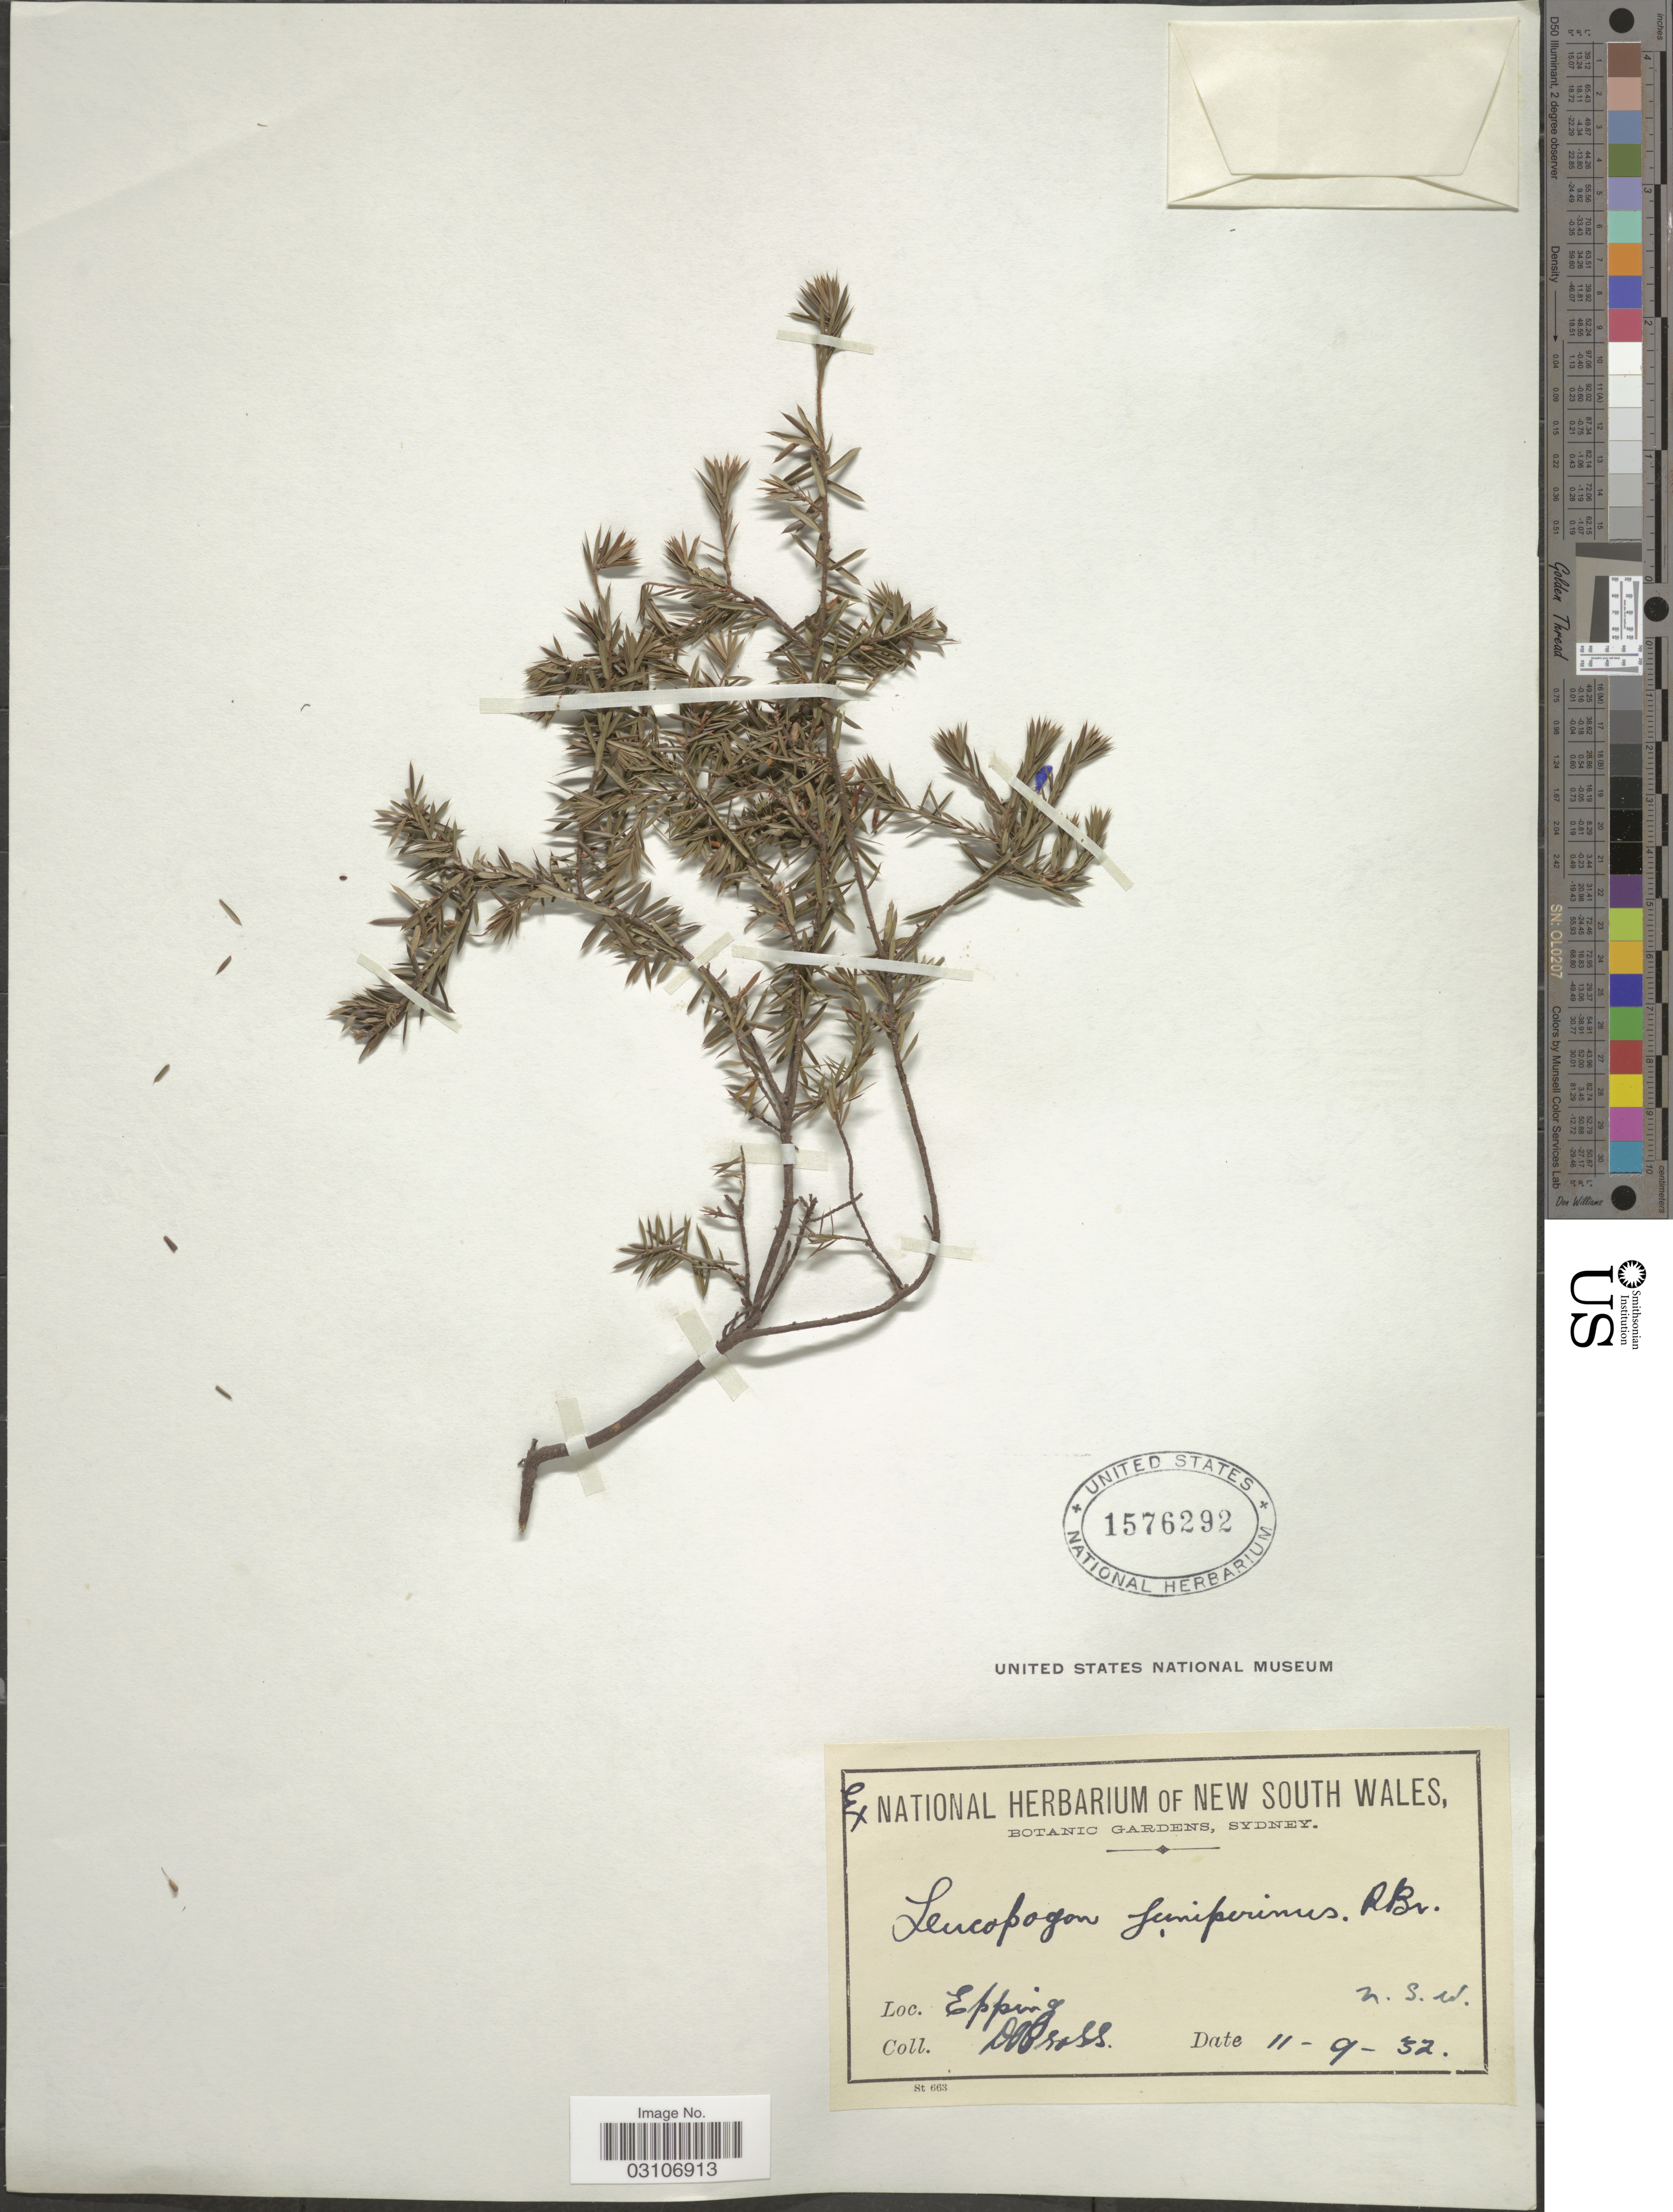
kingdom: Plantae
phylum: Tracheophyta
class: Magnoliopsida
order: Ericales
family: Ericaceae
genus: Leucopogon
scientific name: Leucopogon juniperinus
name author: R. Br.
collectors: D. Cross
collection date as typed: Transcribed d/m/y: 11/9/32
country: Australia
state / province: New South Wales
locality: Epping.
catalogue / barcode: US 1576292